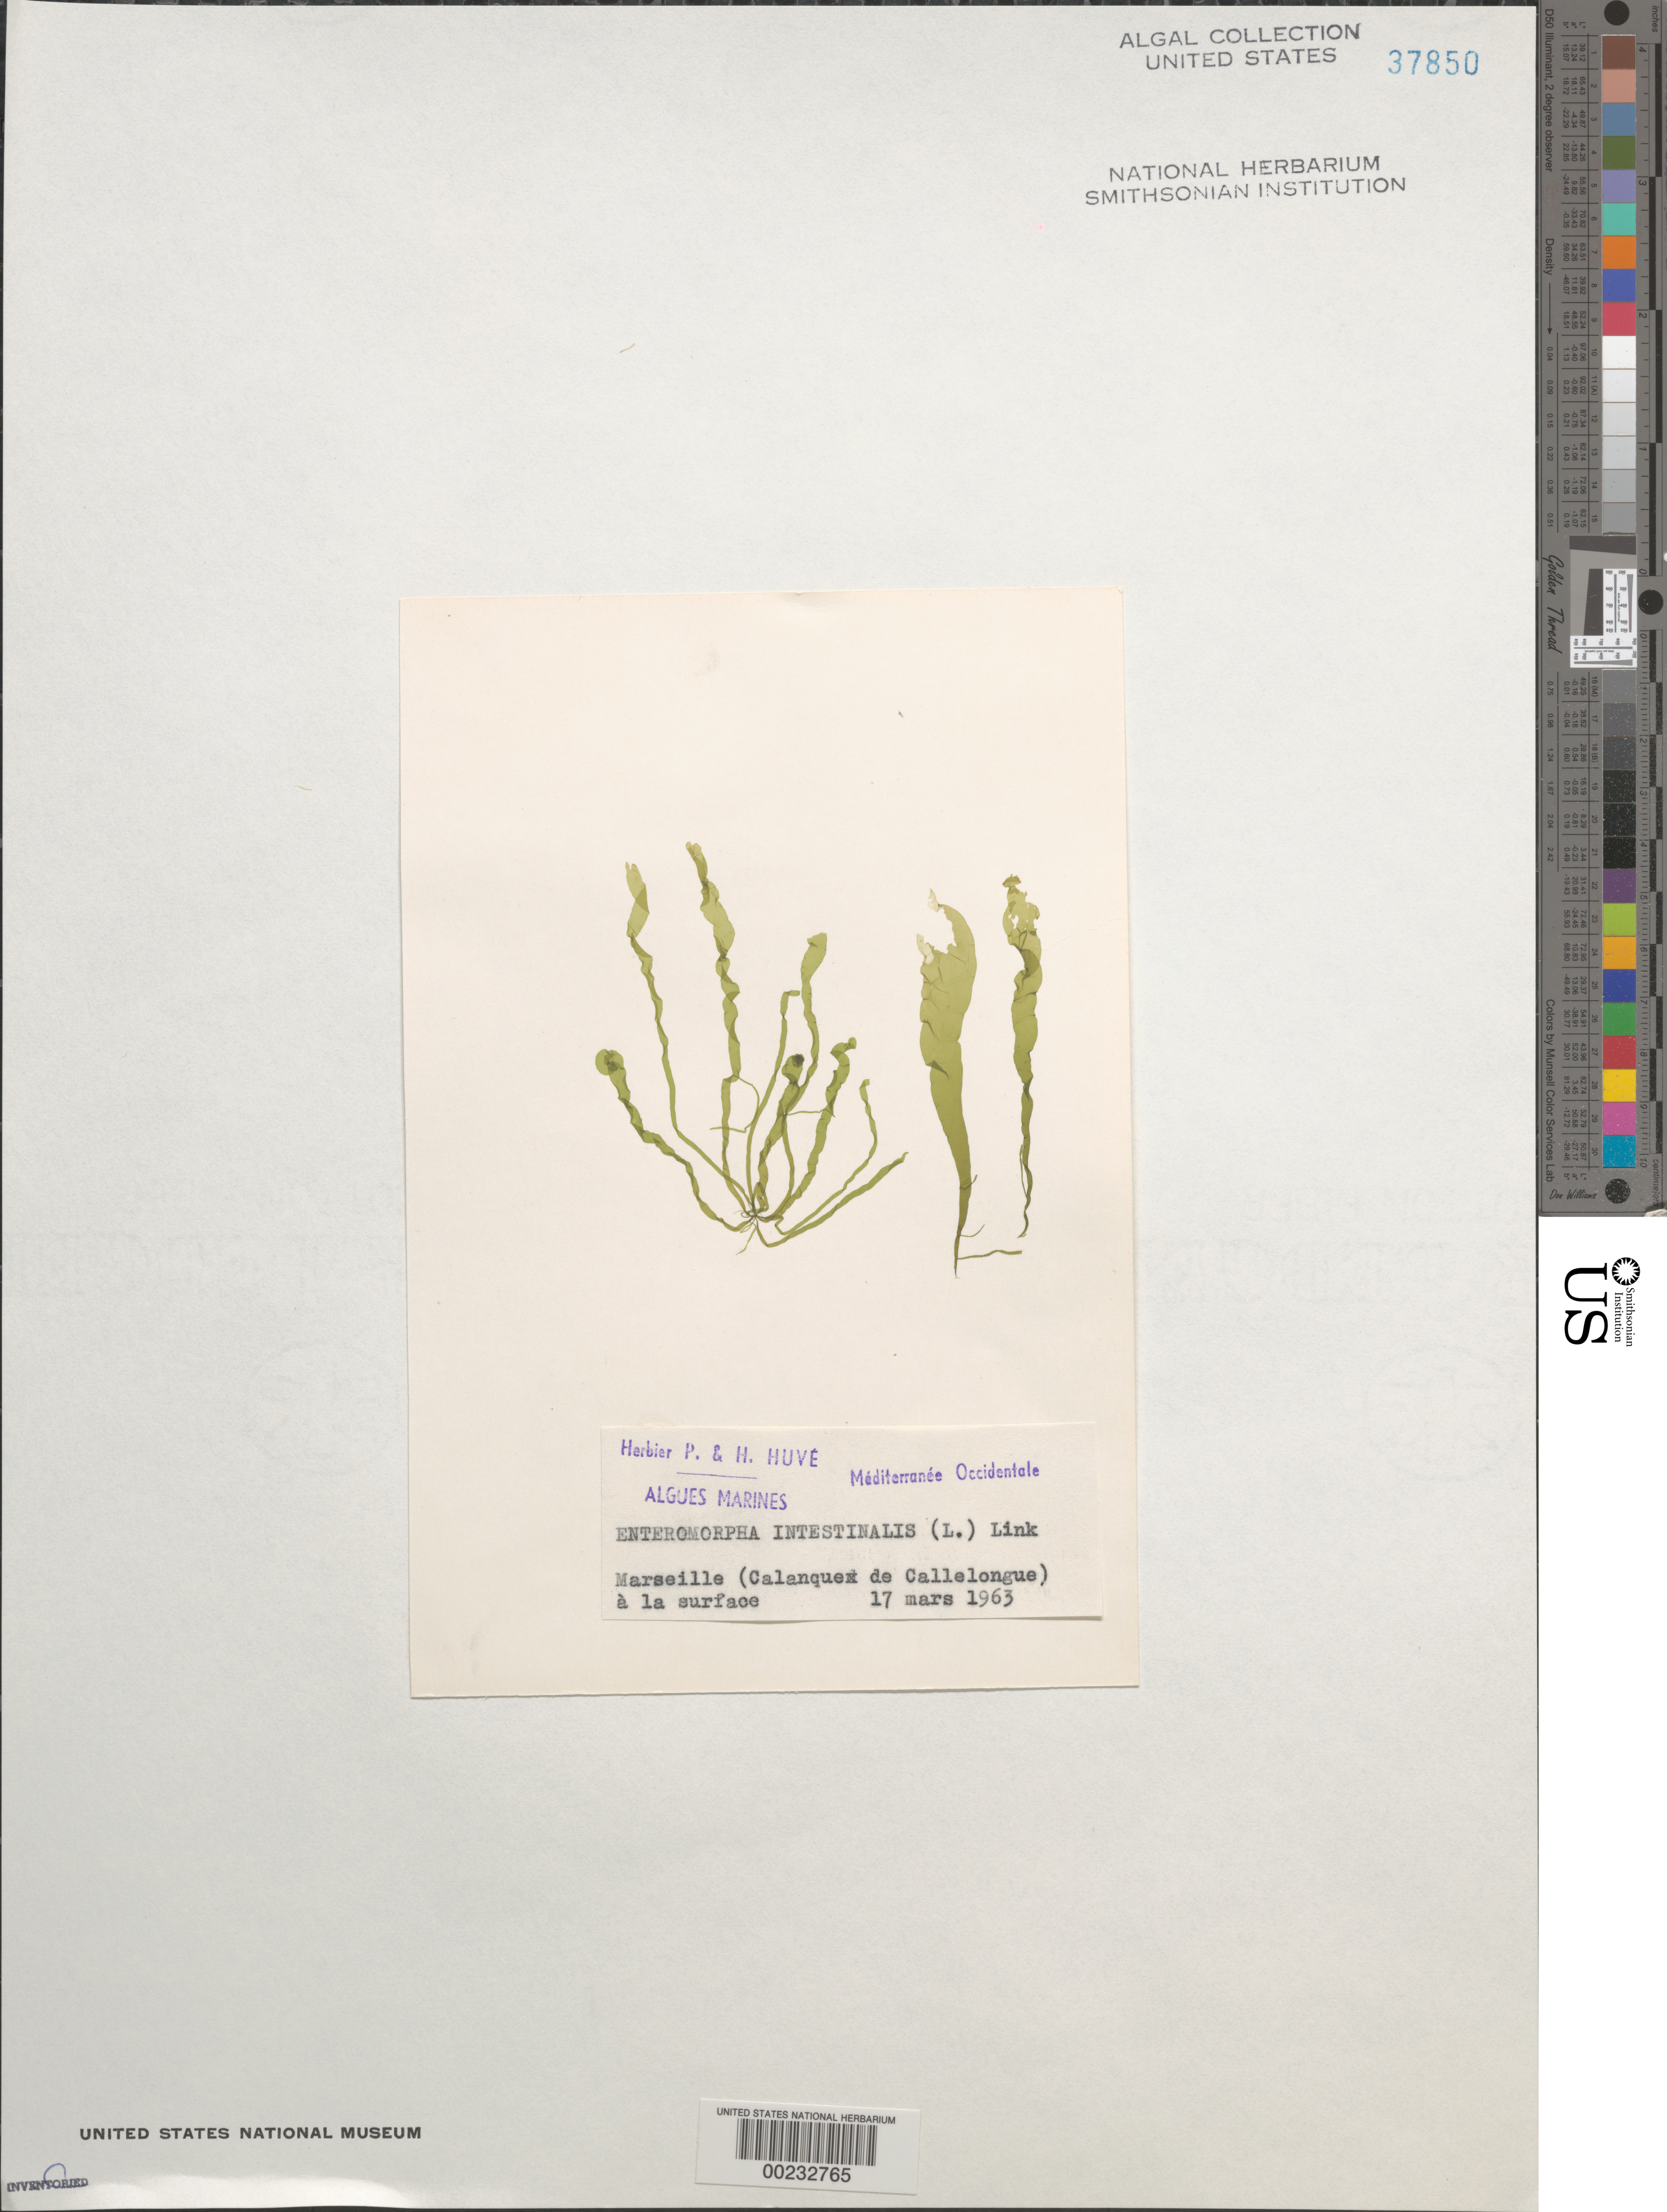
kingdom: Plantae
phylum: Chlorophyta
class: Ulvophyceae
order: Ulvales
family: Ulvaceae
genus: Ulva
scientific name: Ulva intestinalis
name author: L.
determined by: Algae name updating Project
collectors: P. Huve & H. Huve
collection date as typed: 17 Mar 1963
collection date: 1963-03-17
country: France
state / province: Provence-Alpes-Côte d'Azur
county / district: Bouches-du-Rhône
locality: Marseille, Calanque de Callelongue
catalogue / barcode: US 37850